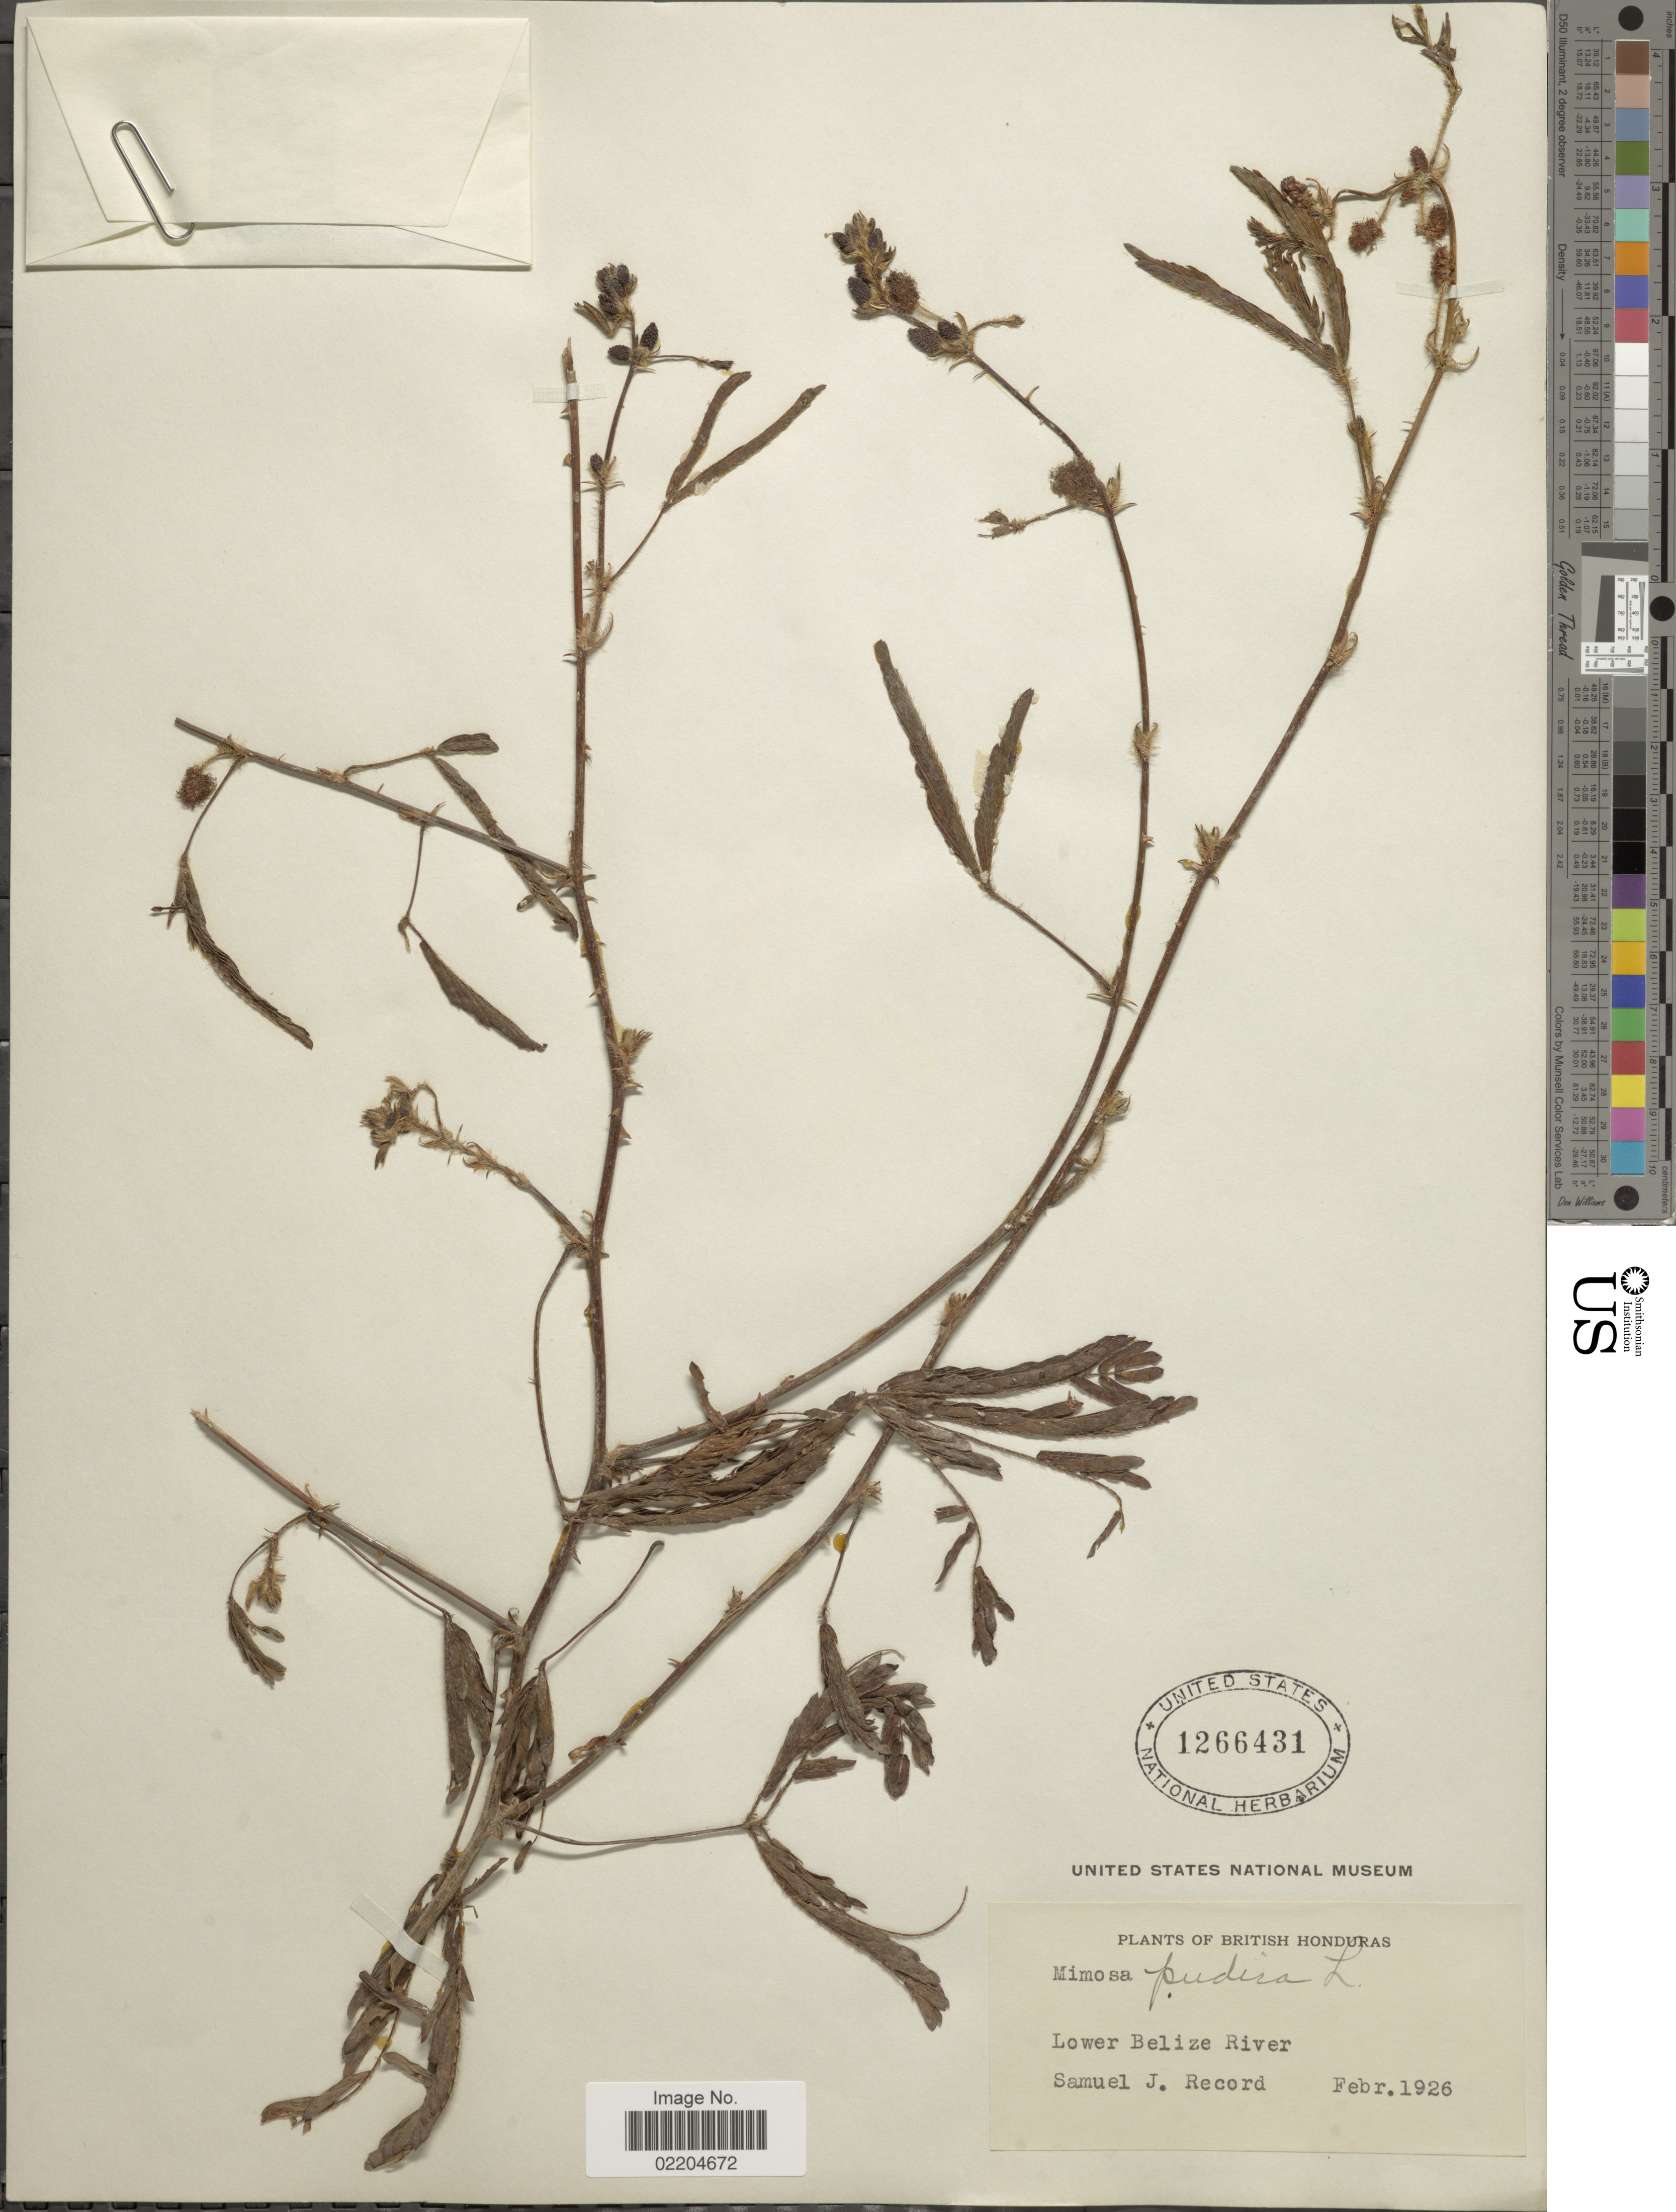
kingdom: Plantae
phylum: Tracheophyta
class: Magnoliopsida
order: Fabales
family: Fabaceae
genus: Mimosa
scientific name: Mimosa pudica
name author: L.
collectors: S. J. Record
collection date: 1926-02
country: Belize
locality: Lower Belize River, British Honduras.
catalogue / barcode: US 1266431